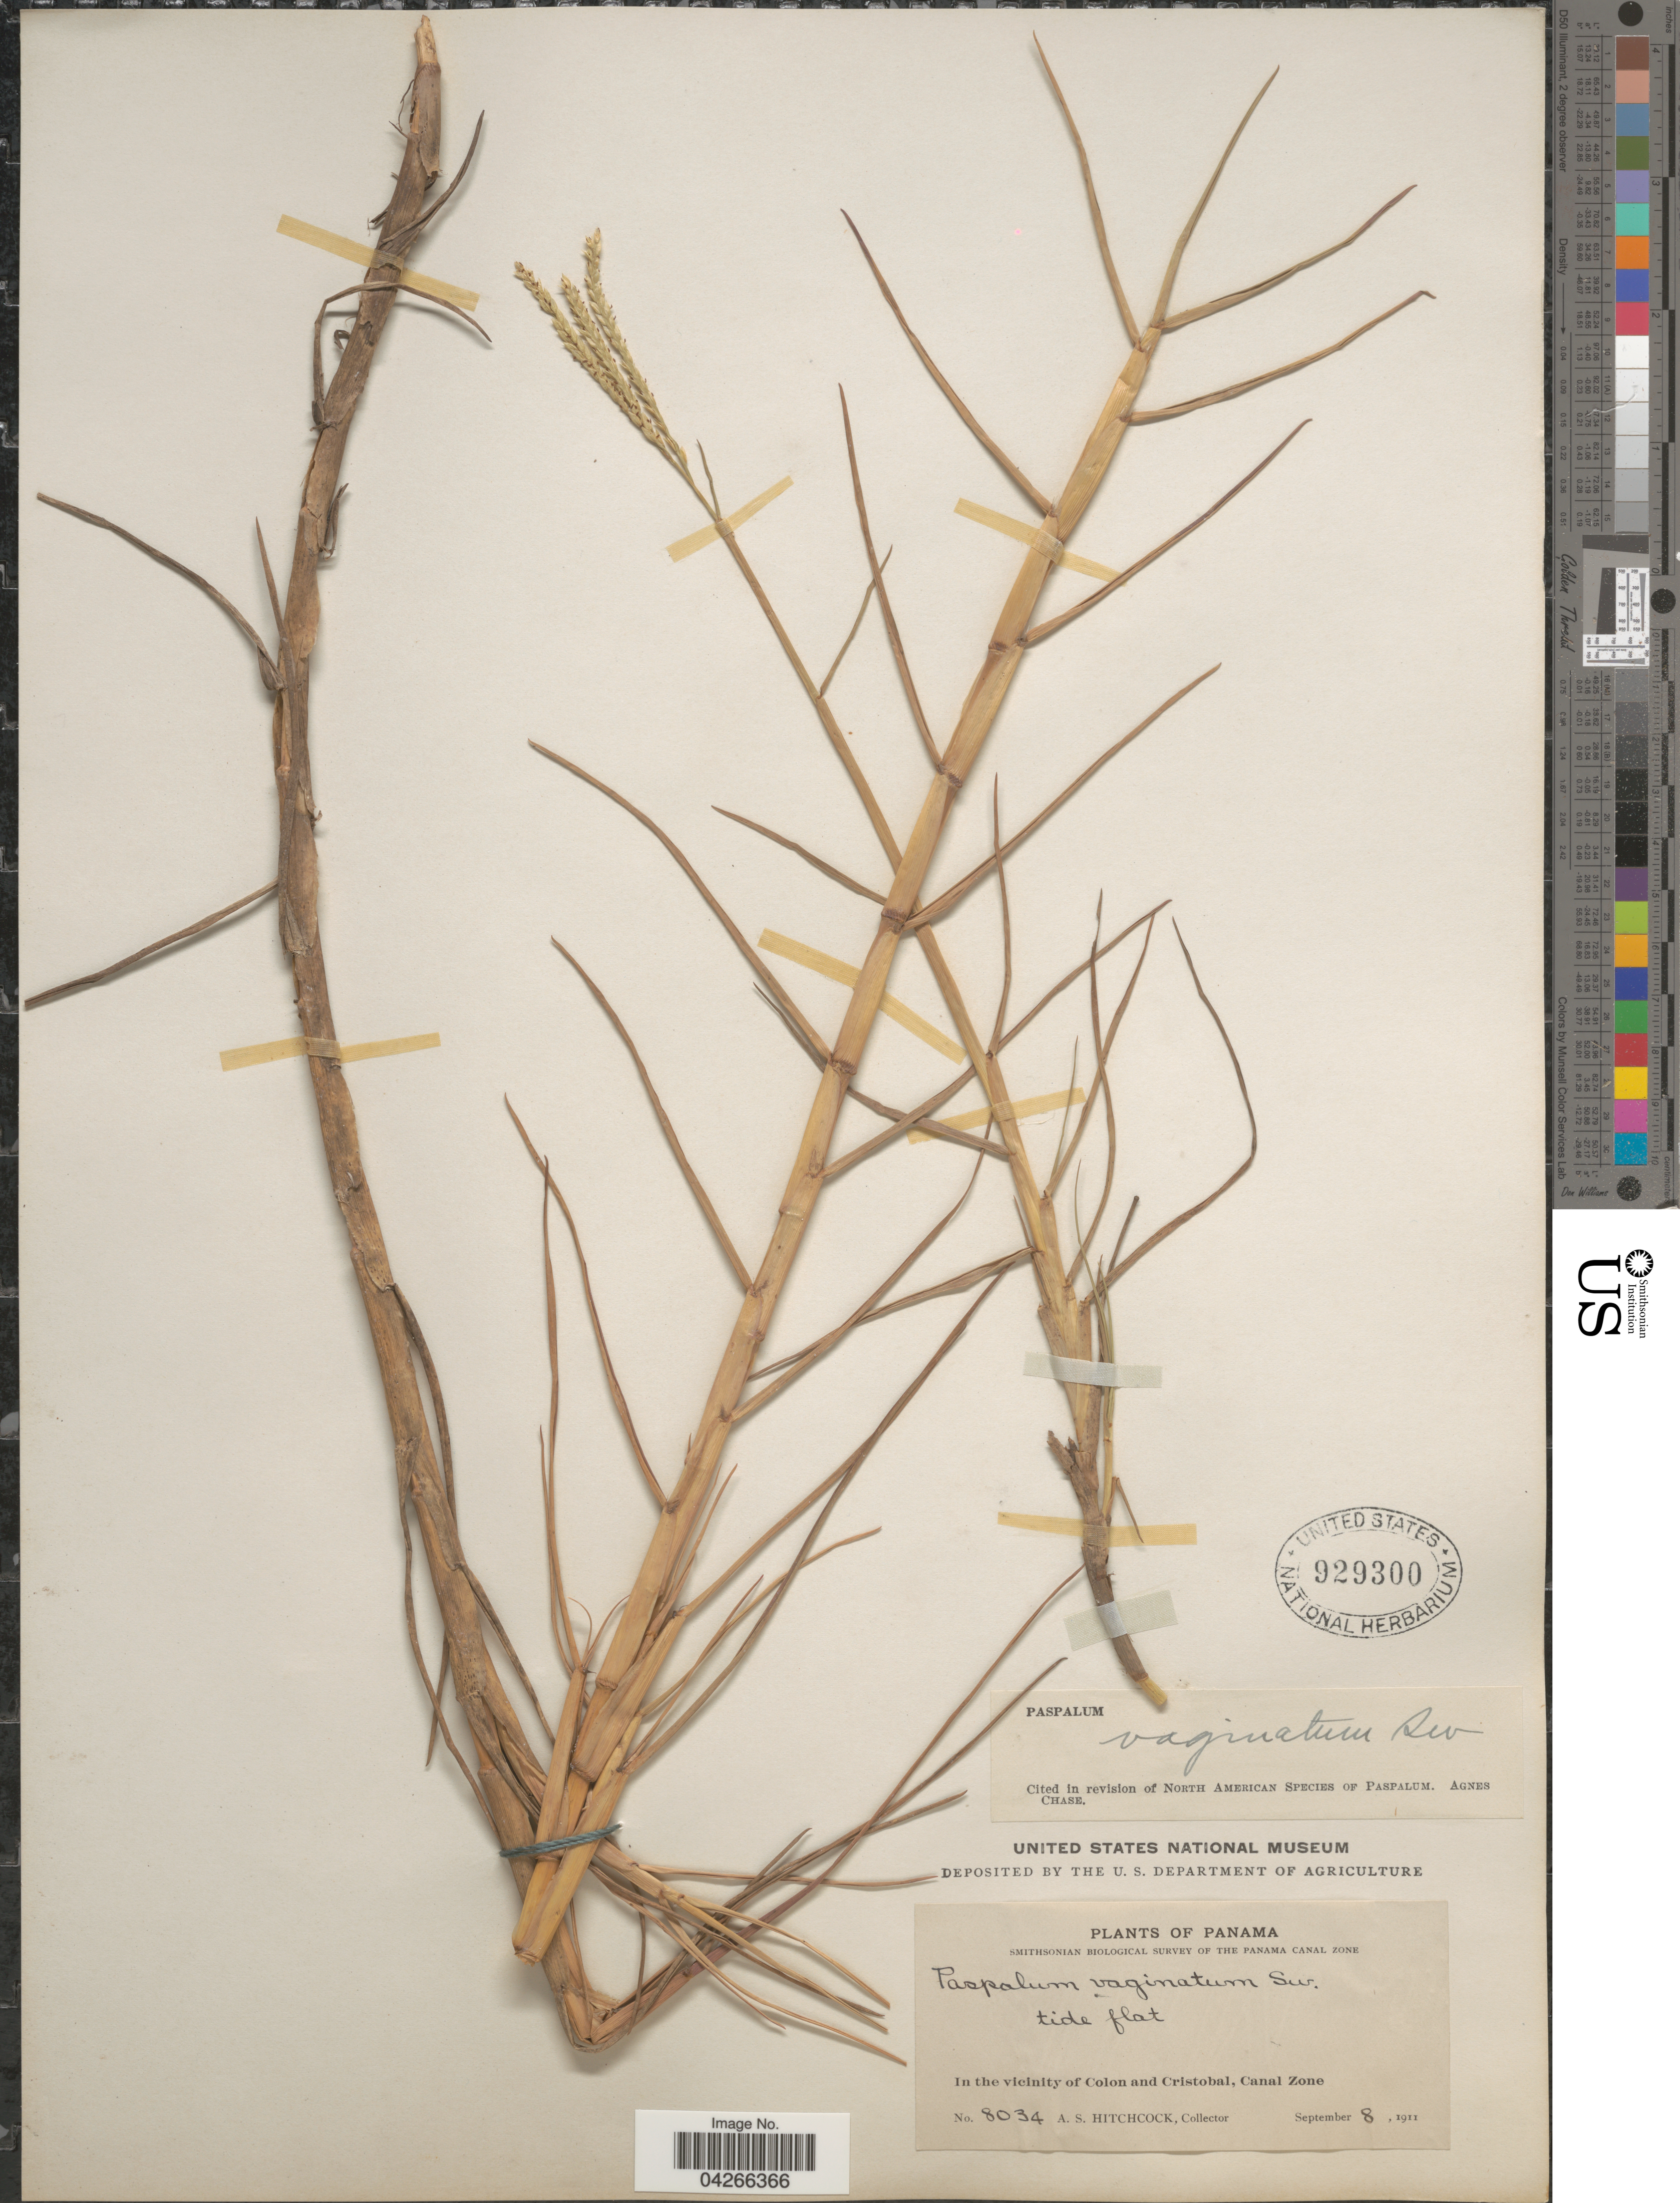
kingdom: Plantae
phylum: Tracheophyta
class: Liliopsida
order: Poales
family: Poaceae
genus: Paspalum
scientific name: Paspalum distichum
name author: L.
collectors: A. S. Hitchcock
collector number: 8034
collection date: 1911-09-08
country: Panama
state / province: Colón / Panamá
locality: Smithsonian Biological Survey of the Panama Canal Zone. In the vicinity of Colon and Cristobal, Canal Zone.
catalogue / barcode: US 929300